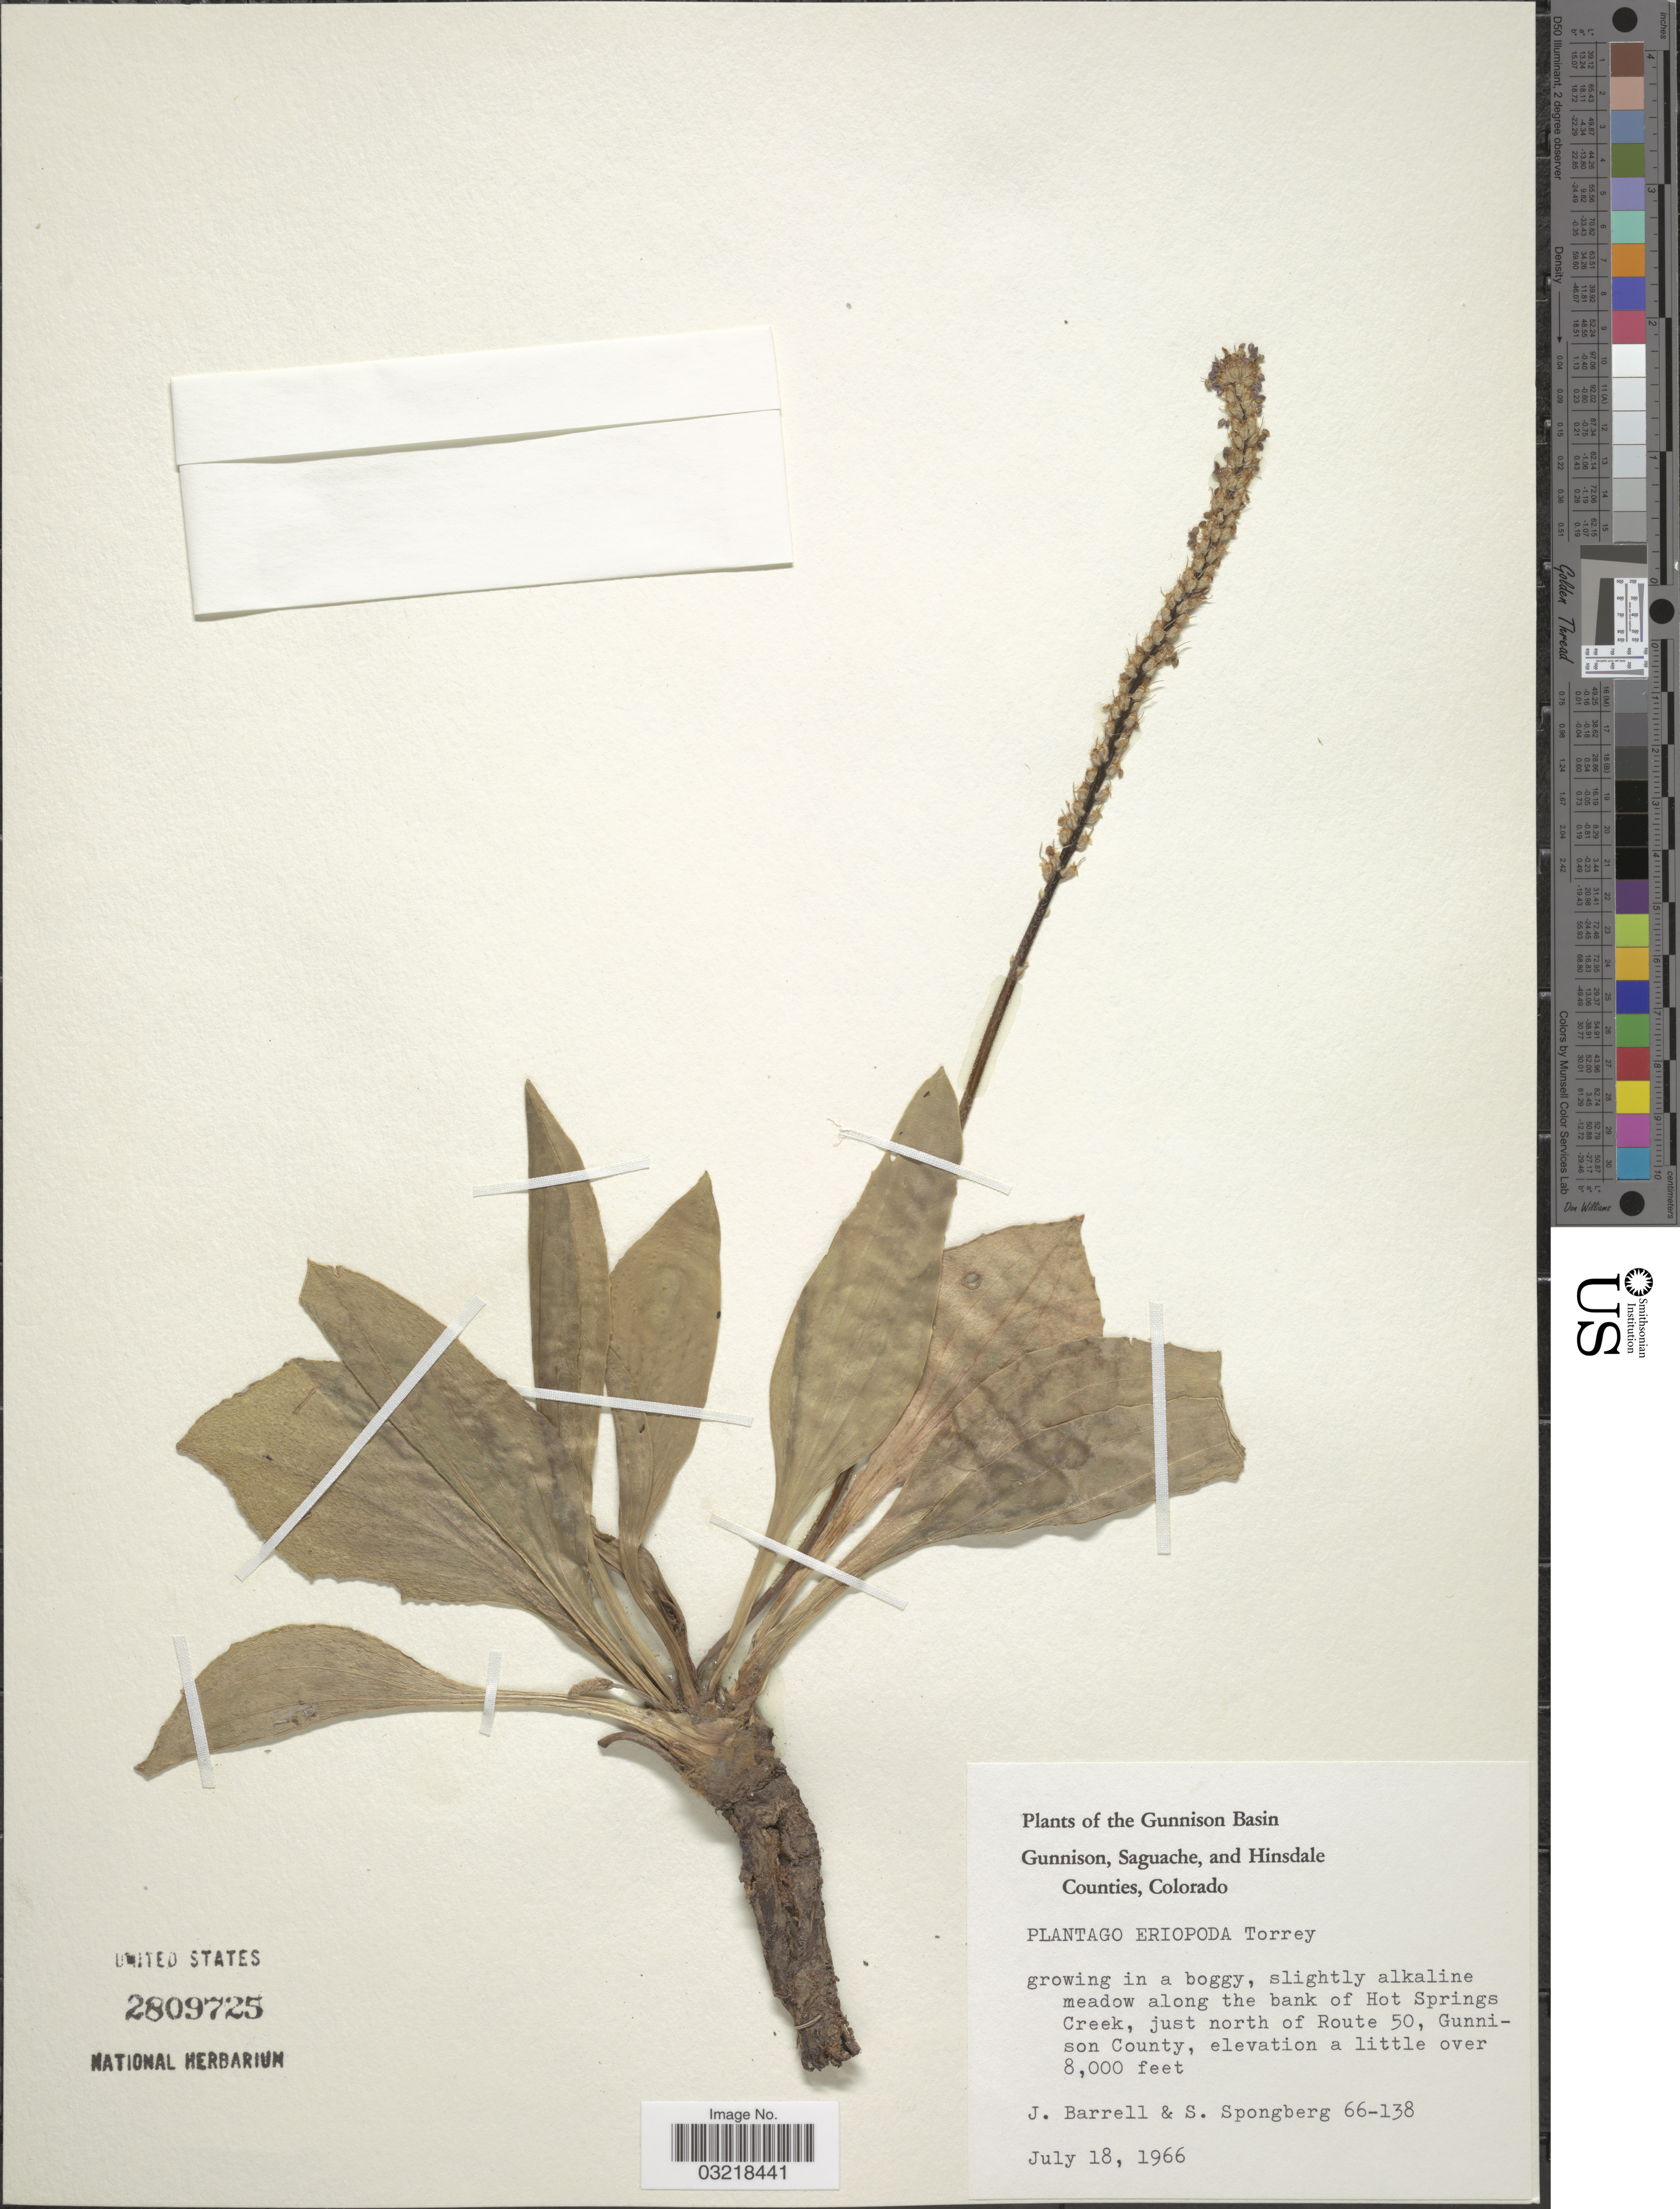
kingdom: Plantae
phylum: Tracheophyta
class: Magnoliopsida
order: Lamiales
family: Plantaginaceae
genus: Plantago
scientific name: Plantago eriopoda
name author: Torr.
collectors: J. Barrell & S. A.Spongberg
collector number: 66-138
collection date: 1966-07-18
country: United States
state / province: Colorado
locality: The Gunnison Basin. Along the bank of Hot Springs Creek, just north of Route 50, Gunnison County.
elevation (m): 2438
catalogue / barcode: US 2809725